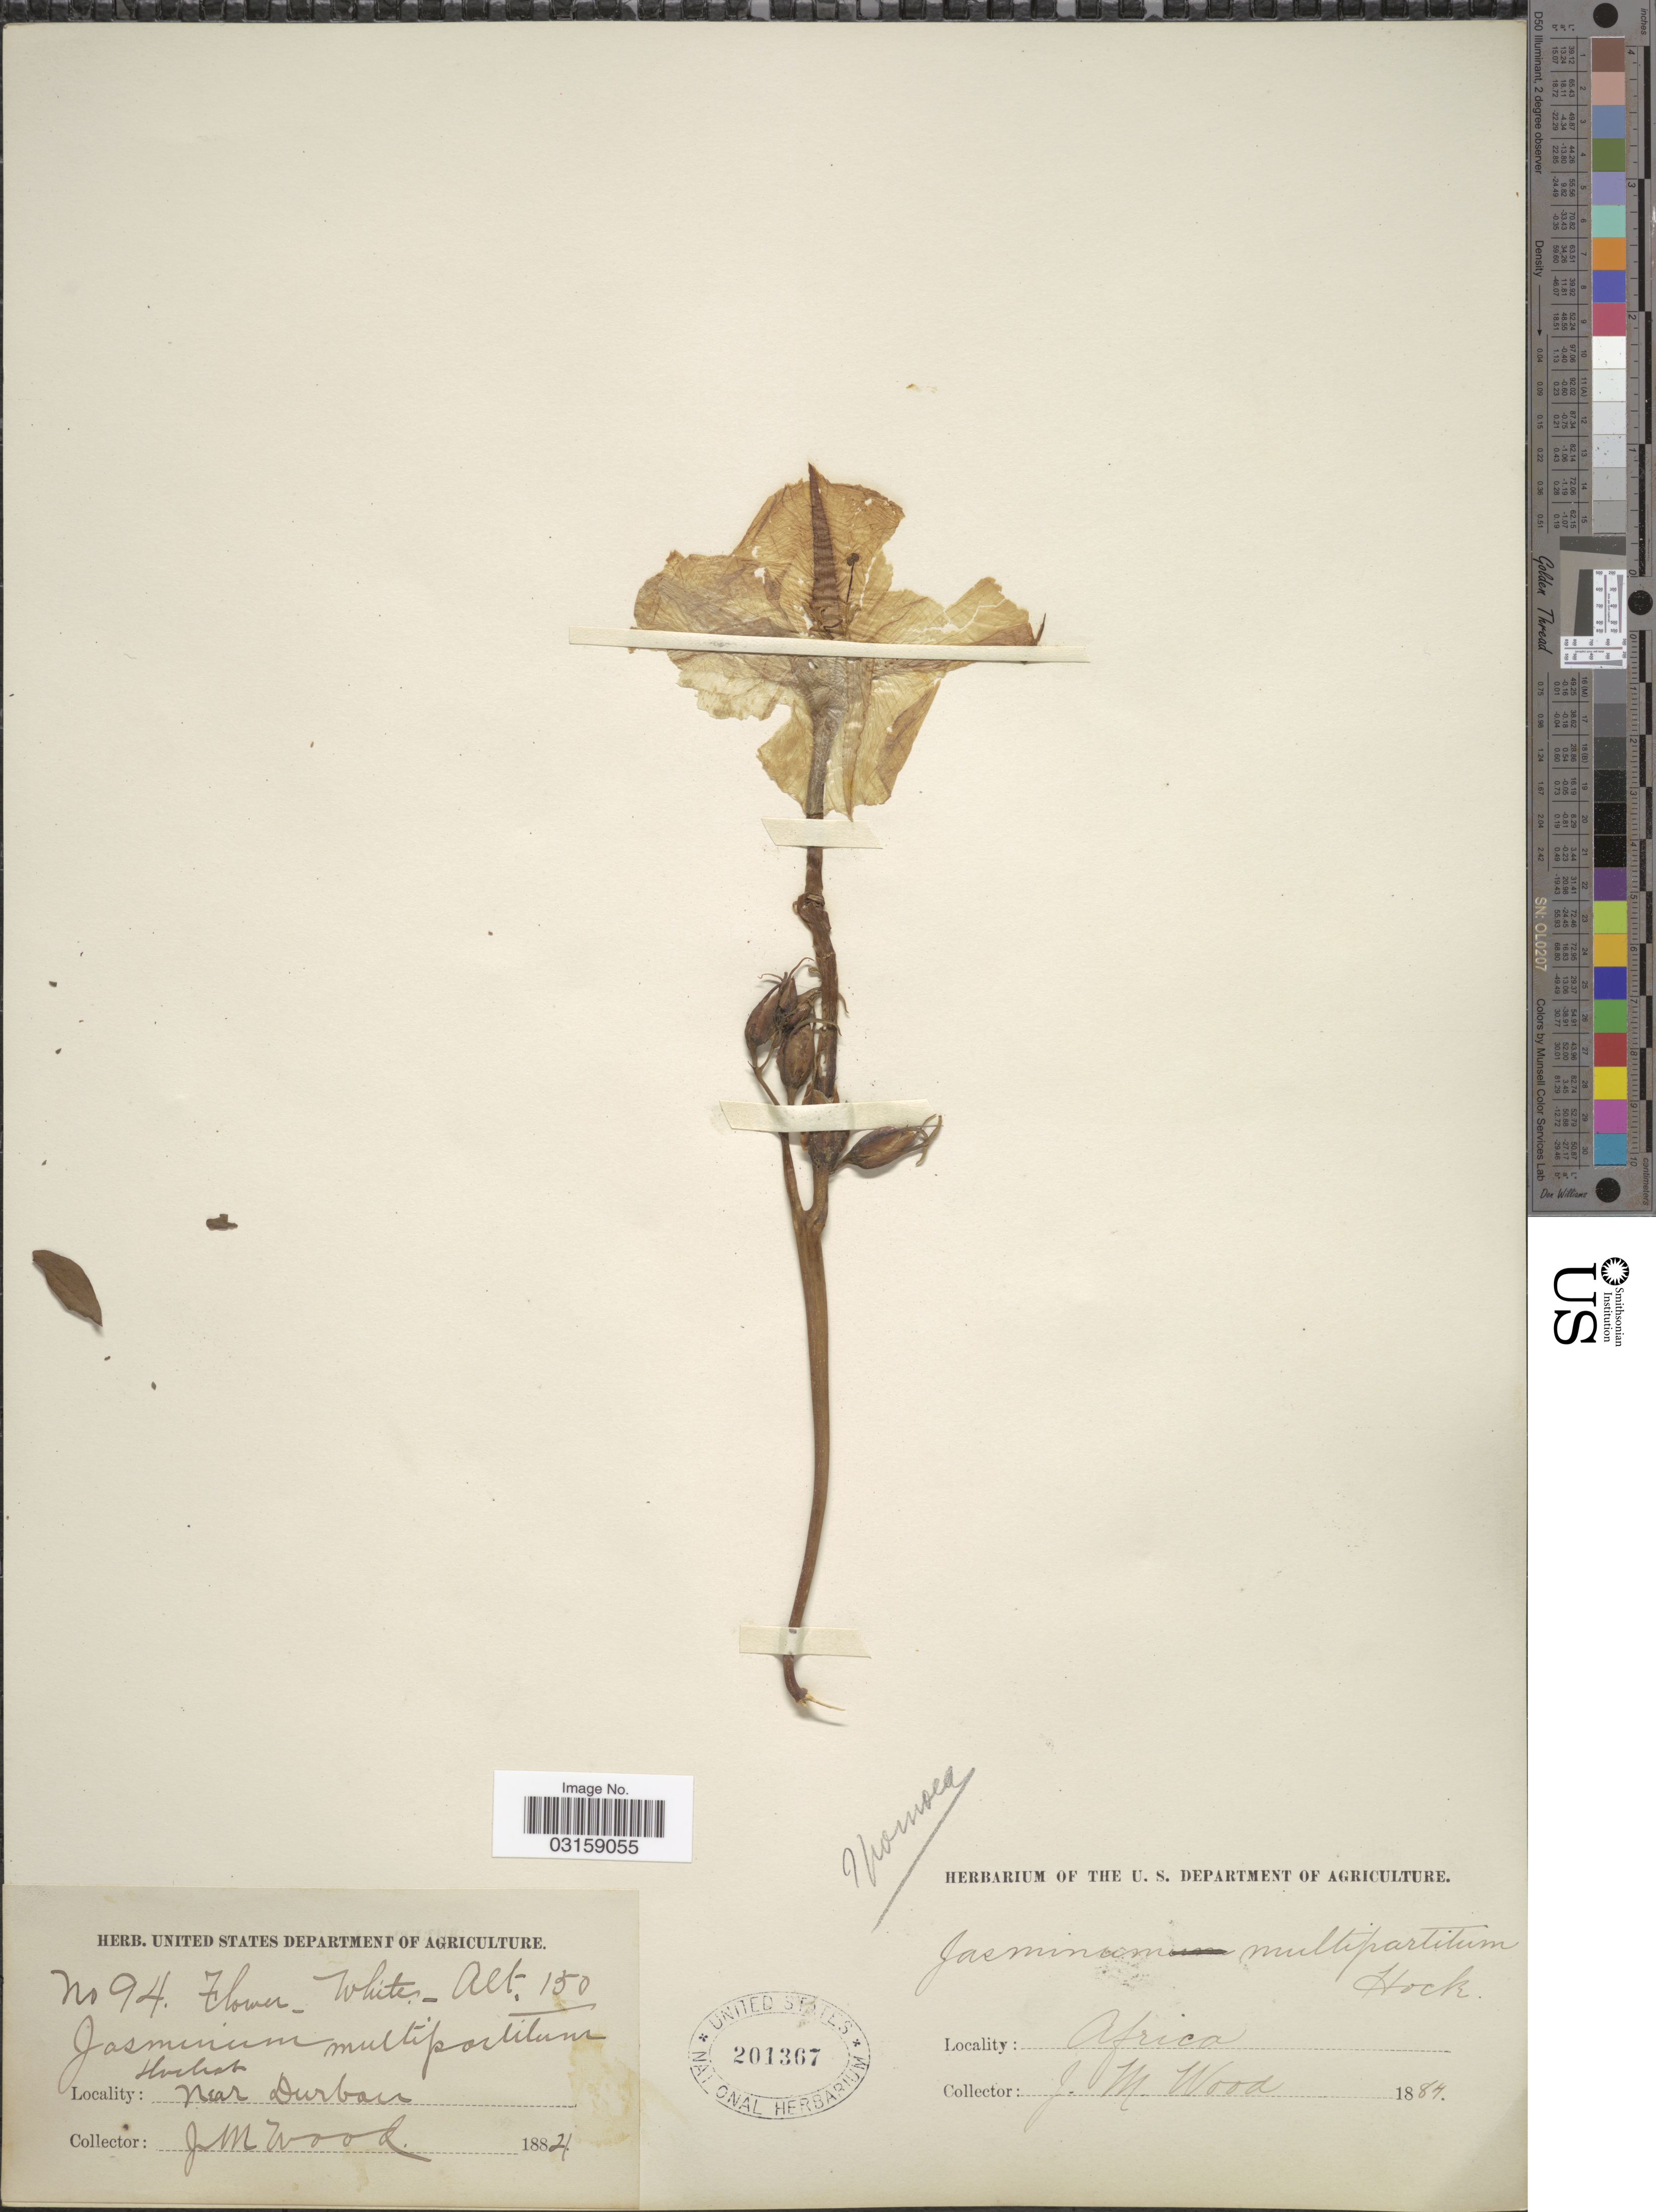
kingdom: Plantae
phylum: Tracheophyta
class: Magnoliopsida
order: Lamiales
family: Oleaceae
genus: Jasminum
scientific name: Jasminum multipartitum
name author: Hochst.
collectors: J. M. Wood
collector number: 94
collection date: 1884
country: South Africa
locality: Near Durban. Africa.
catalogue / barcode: US 201367